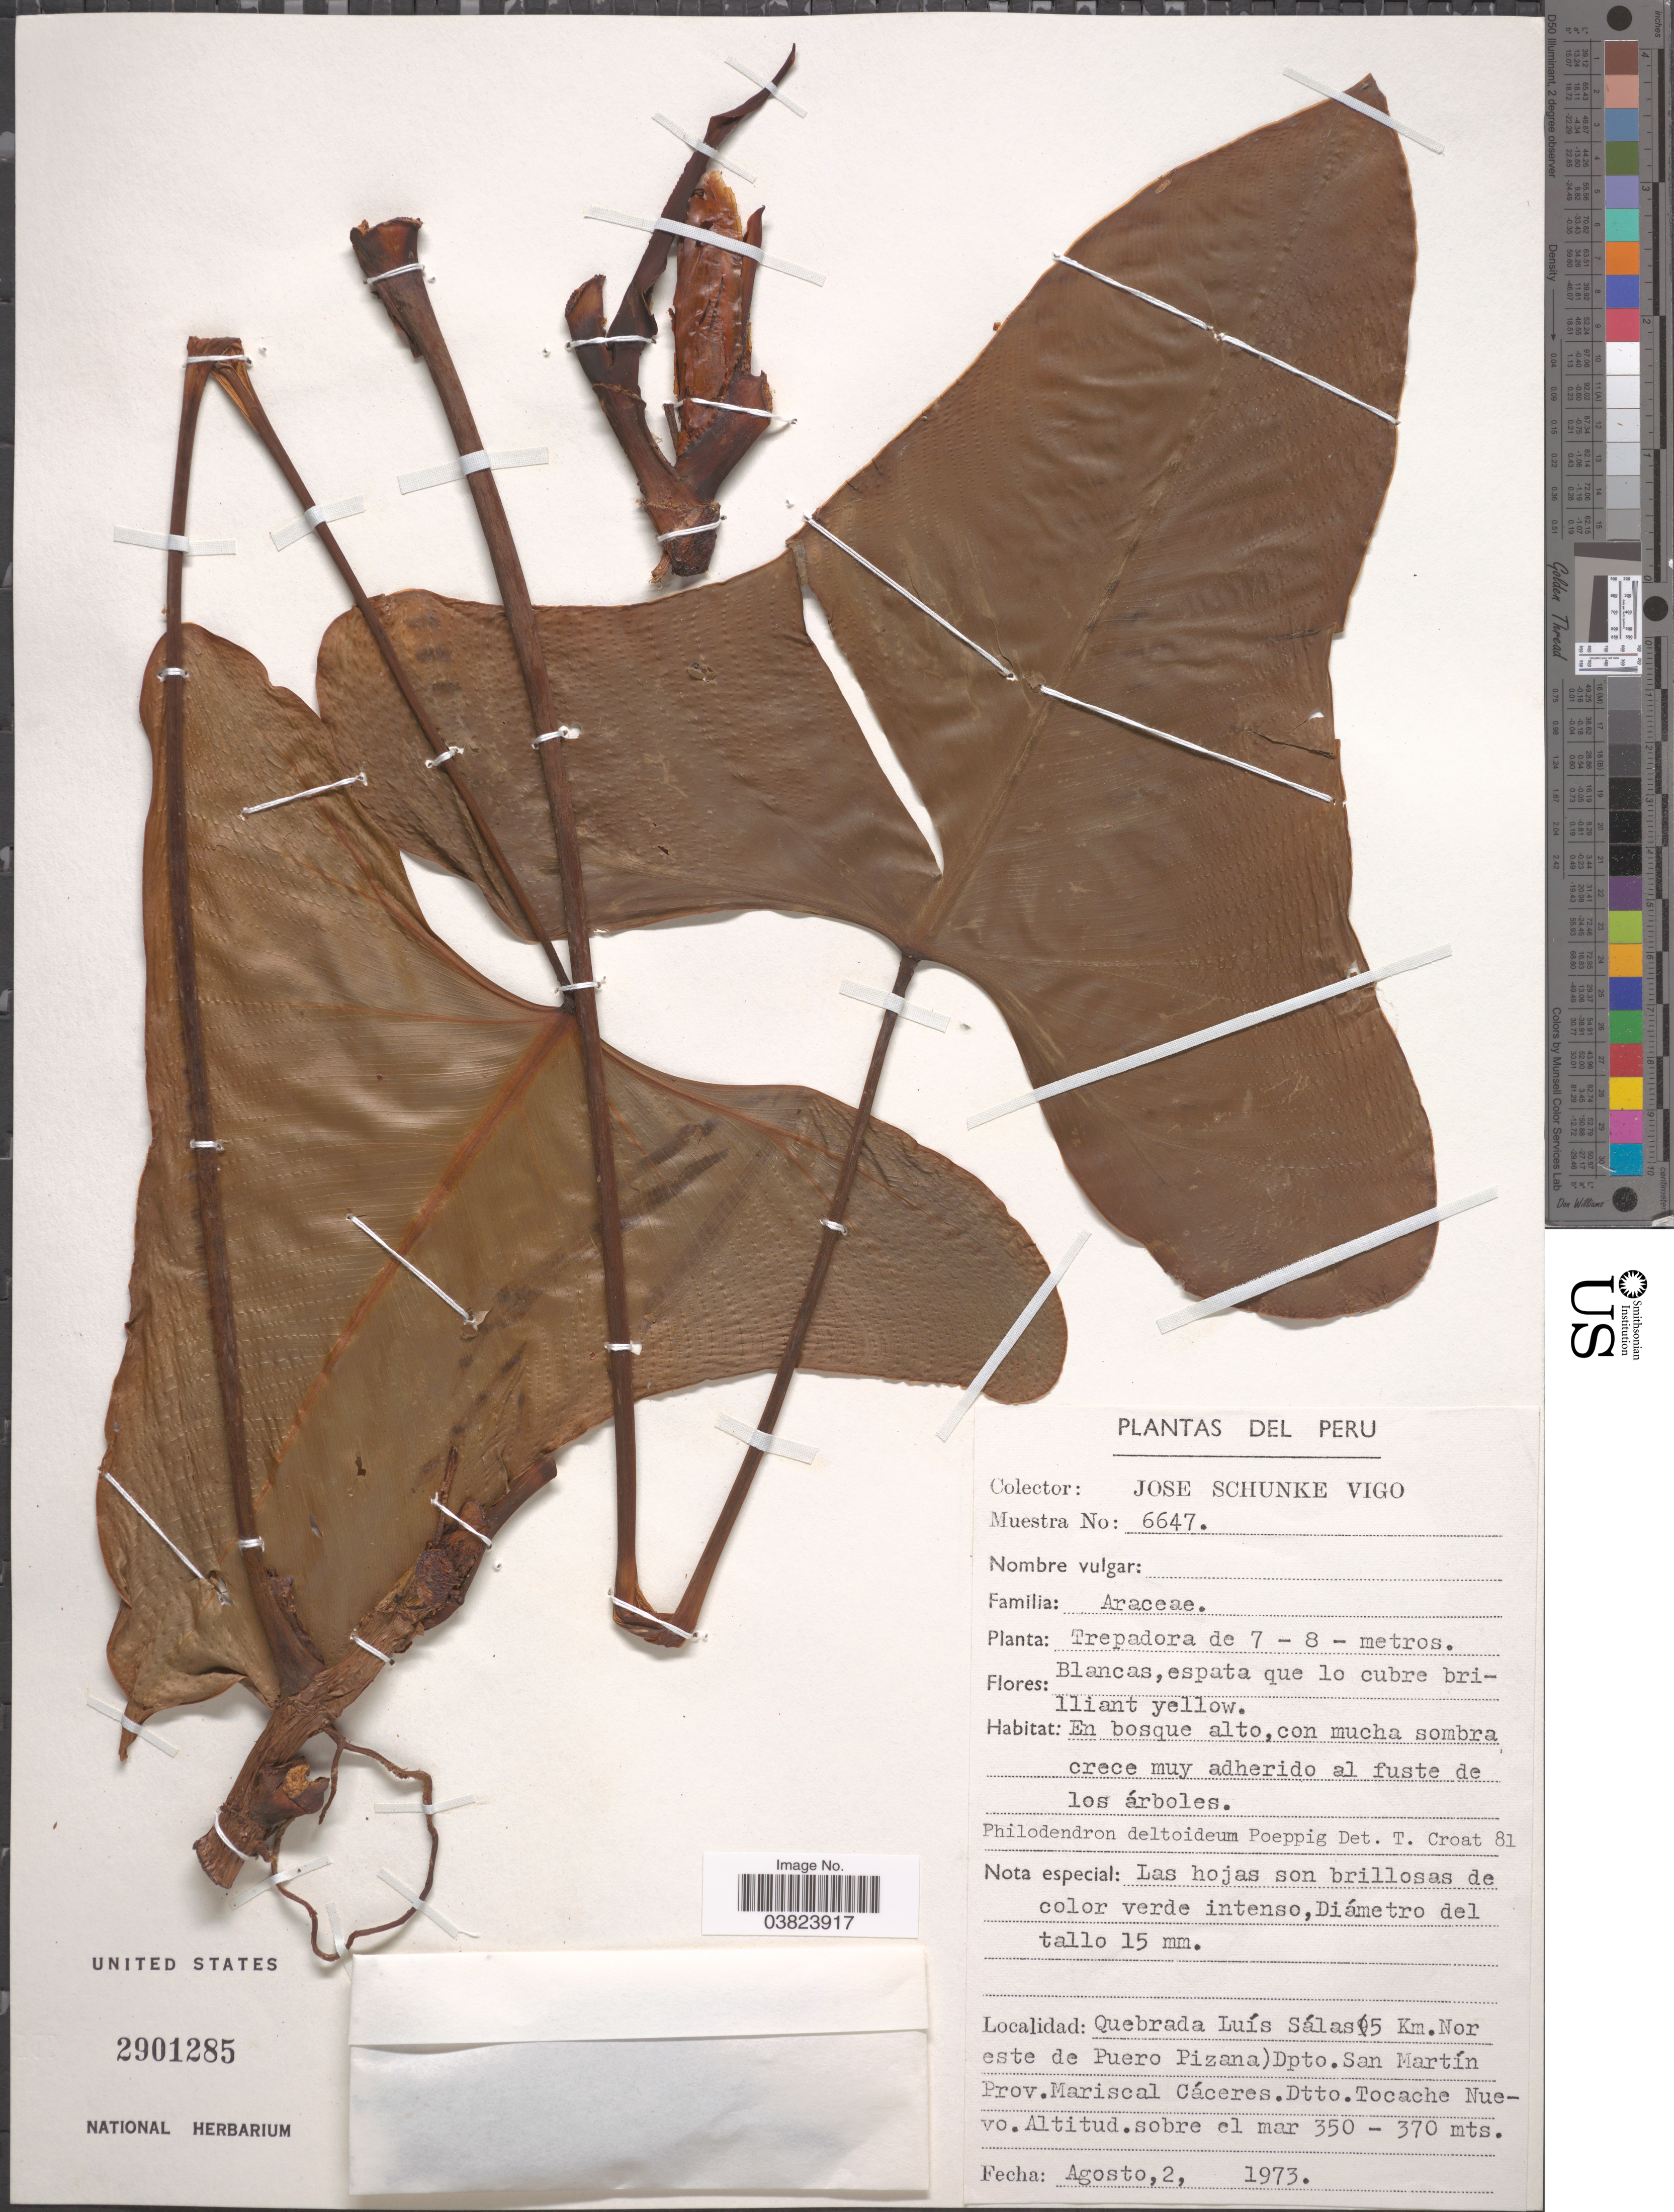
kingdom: Plantae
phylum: Tracheophyta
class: Liliopsida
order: Alismatales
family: Araceae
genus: Philodendron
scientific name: Philodendron deltoideum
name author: Poepp.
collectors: J. Schunke Vigo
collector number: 6647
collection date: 1973-08-02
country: Peru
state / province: San Martín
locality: Quebrada Luís Sálas (5 Km. Nor este de Puero Pizana) Dpto. San Martín Prov. Mariscal Cáceres. Dtto. Tocache Nuevo.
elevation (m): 350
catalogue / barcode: US 2901285